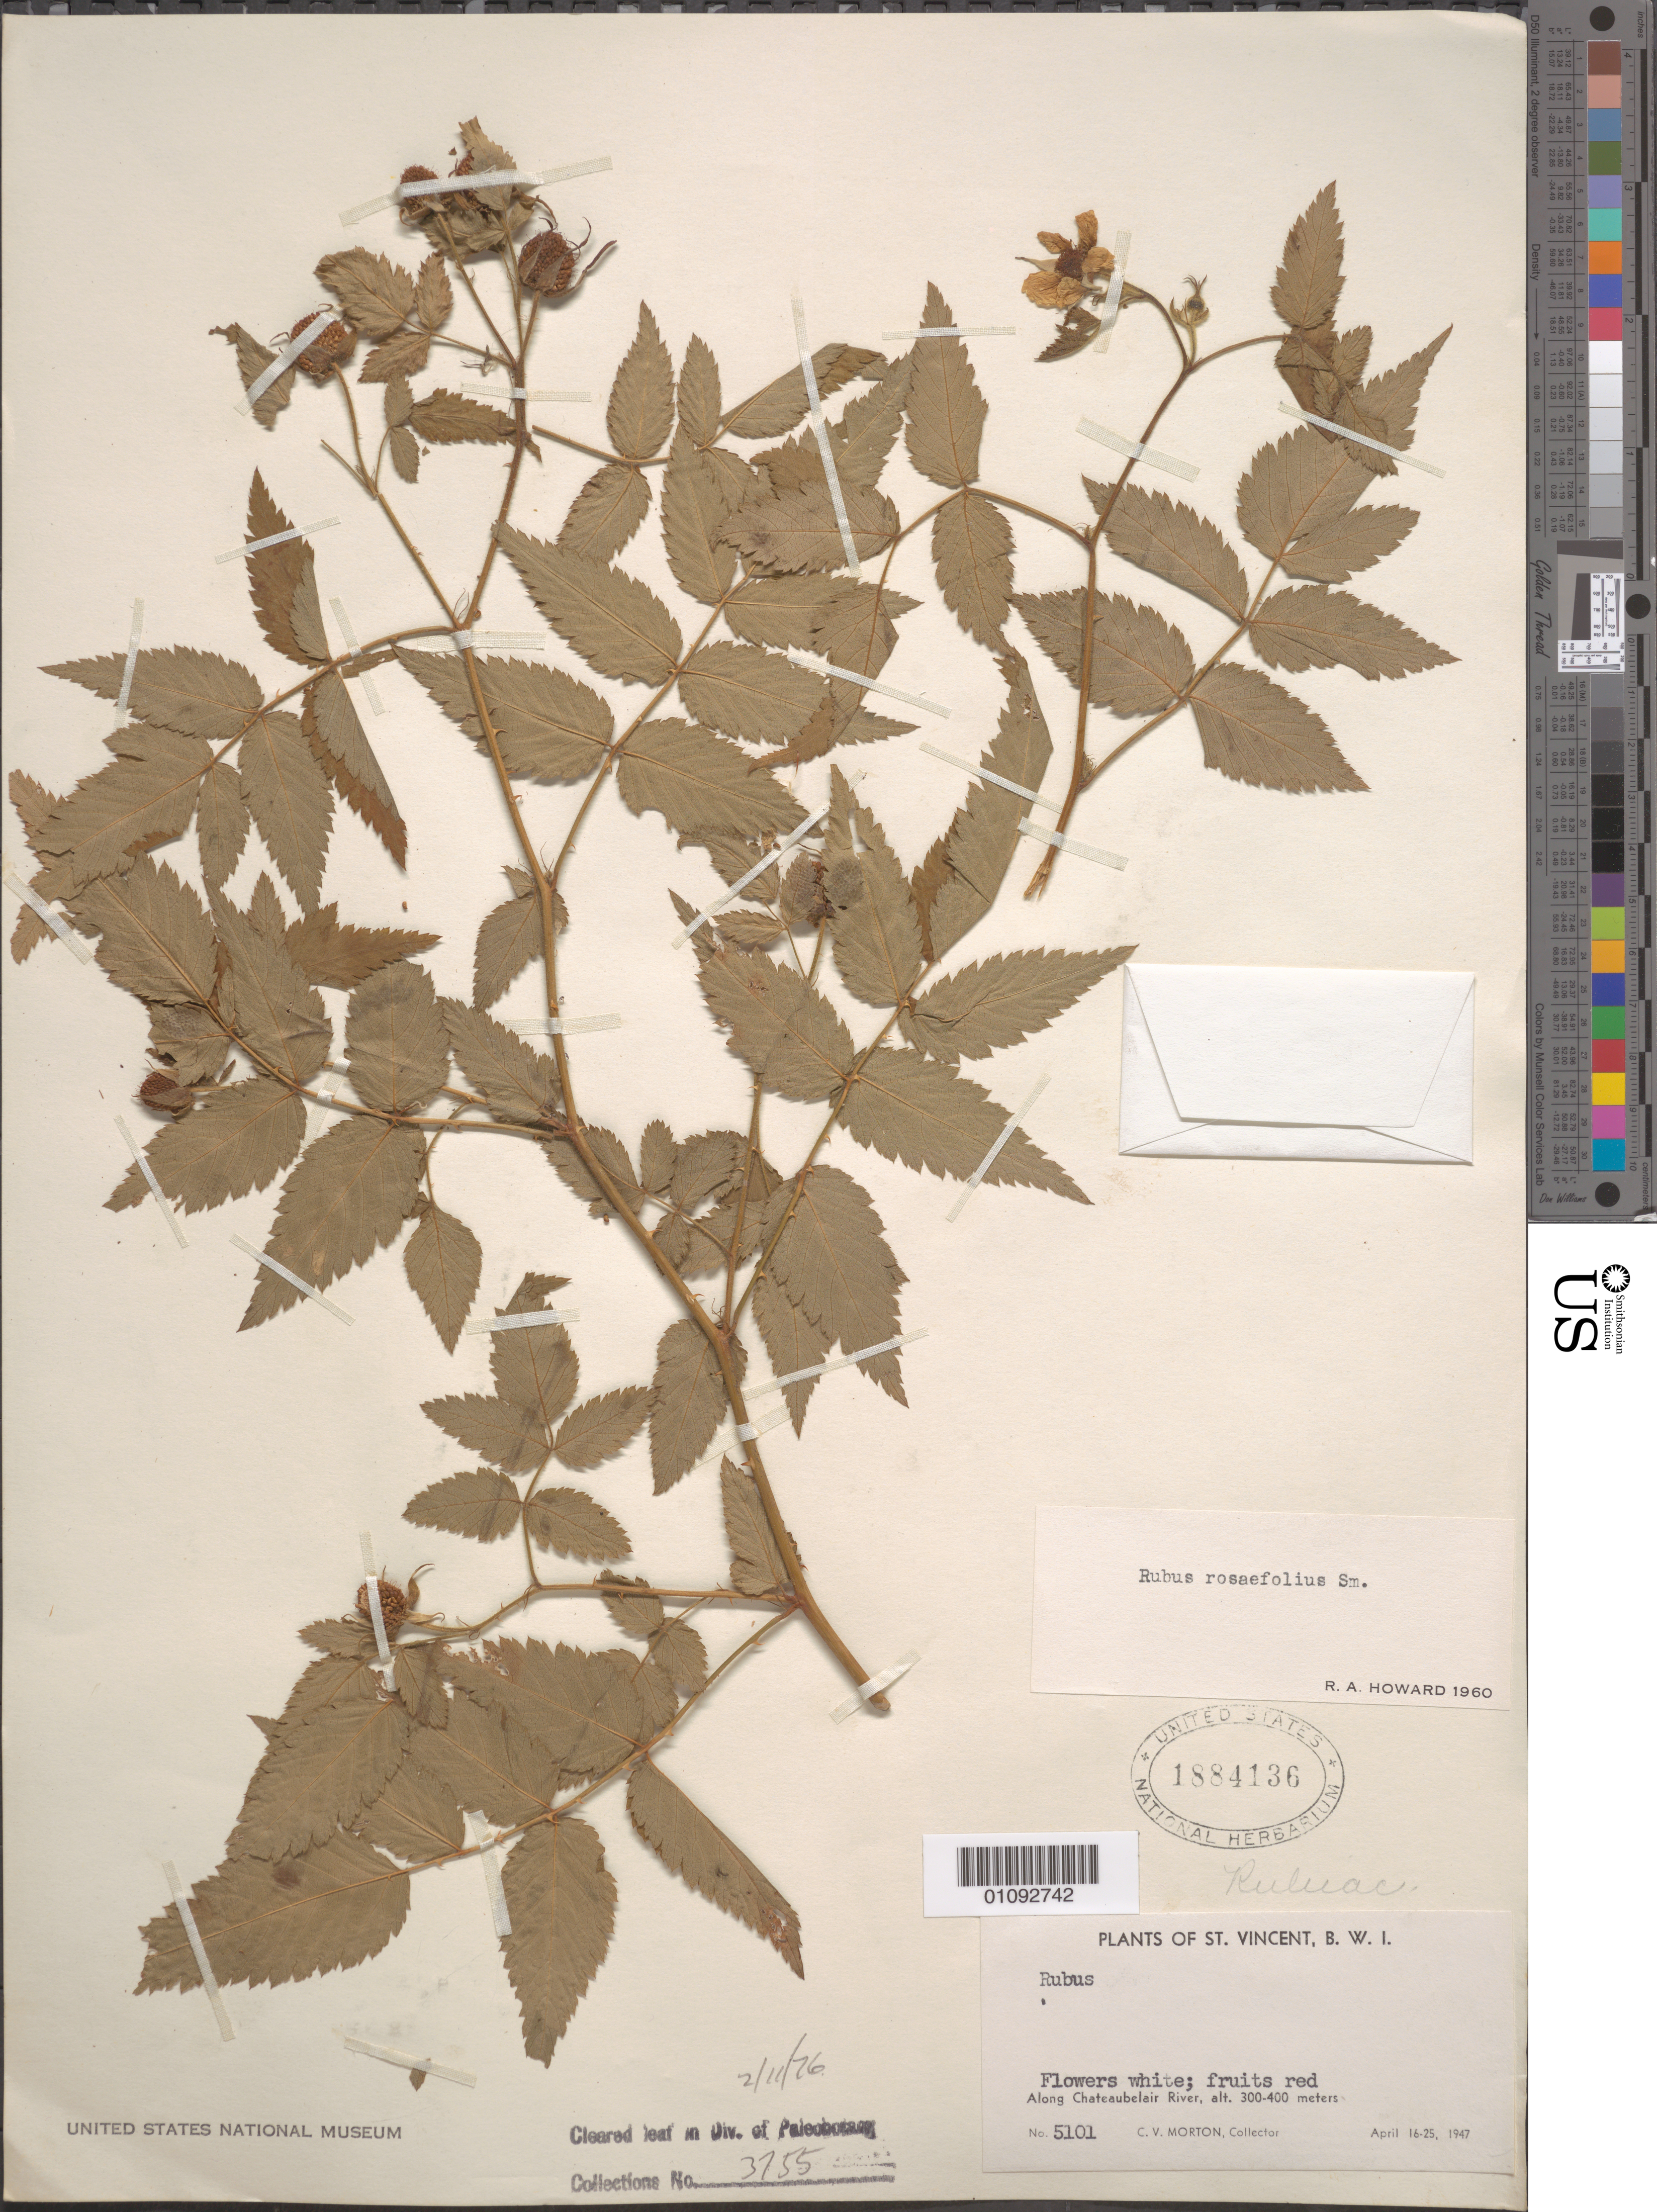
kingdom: Plantae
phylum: Tracheophyta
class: Magnoliopsida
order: Rosales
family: Rosaceae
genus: Rubus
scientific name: Rubus rosifolius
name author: Sm.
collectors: C. V. Morton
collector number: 5101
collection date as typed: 16 Apr 1947 to 25 Apr 1947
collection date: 1947-04-16/1947-04-25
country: St. Vincent - Grenadines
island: St. Vincent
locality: Along Chateaubelair River.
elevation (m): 300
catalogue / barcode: US 1884136